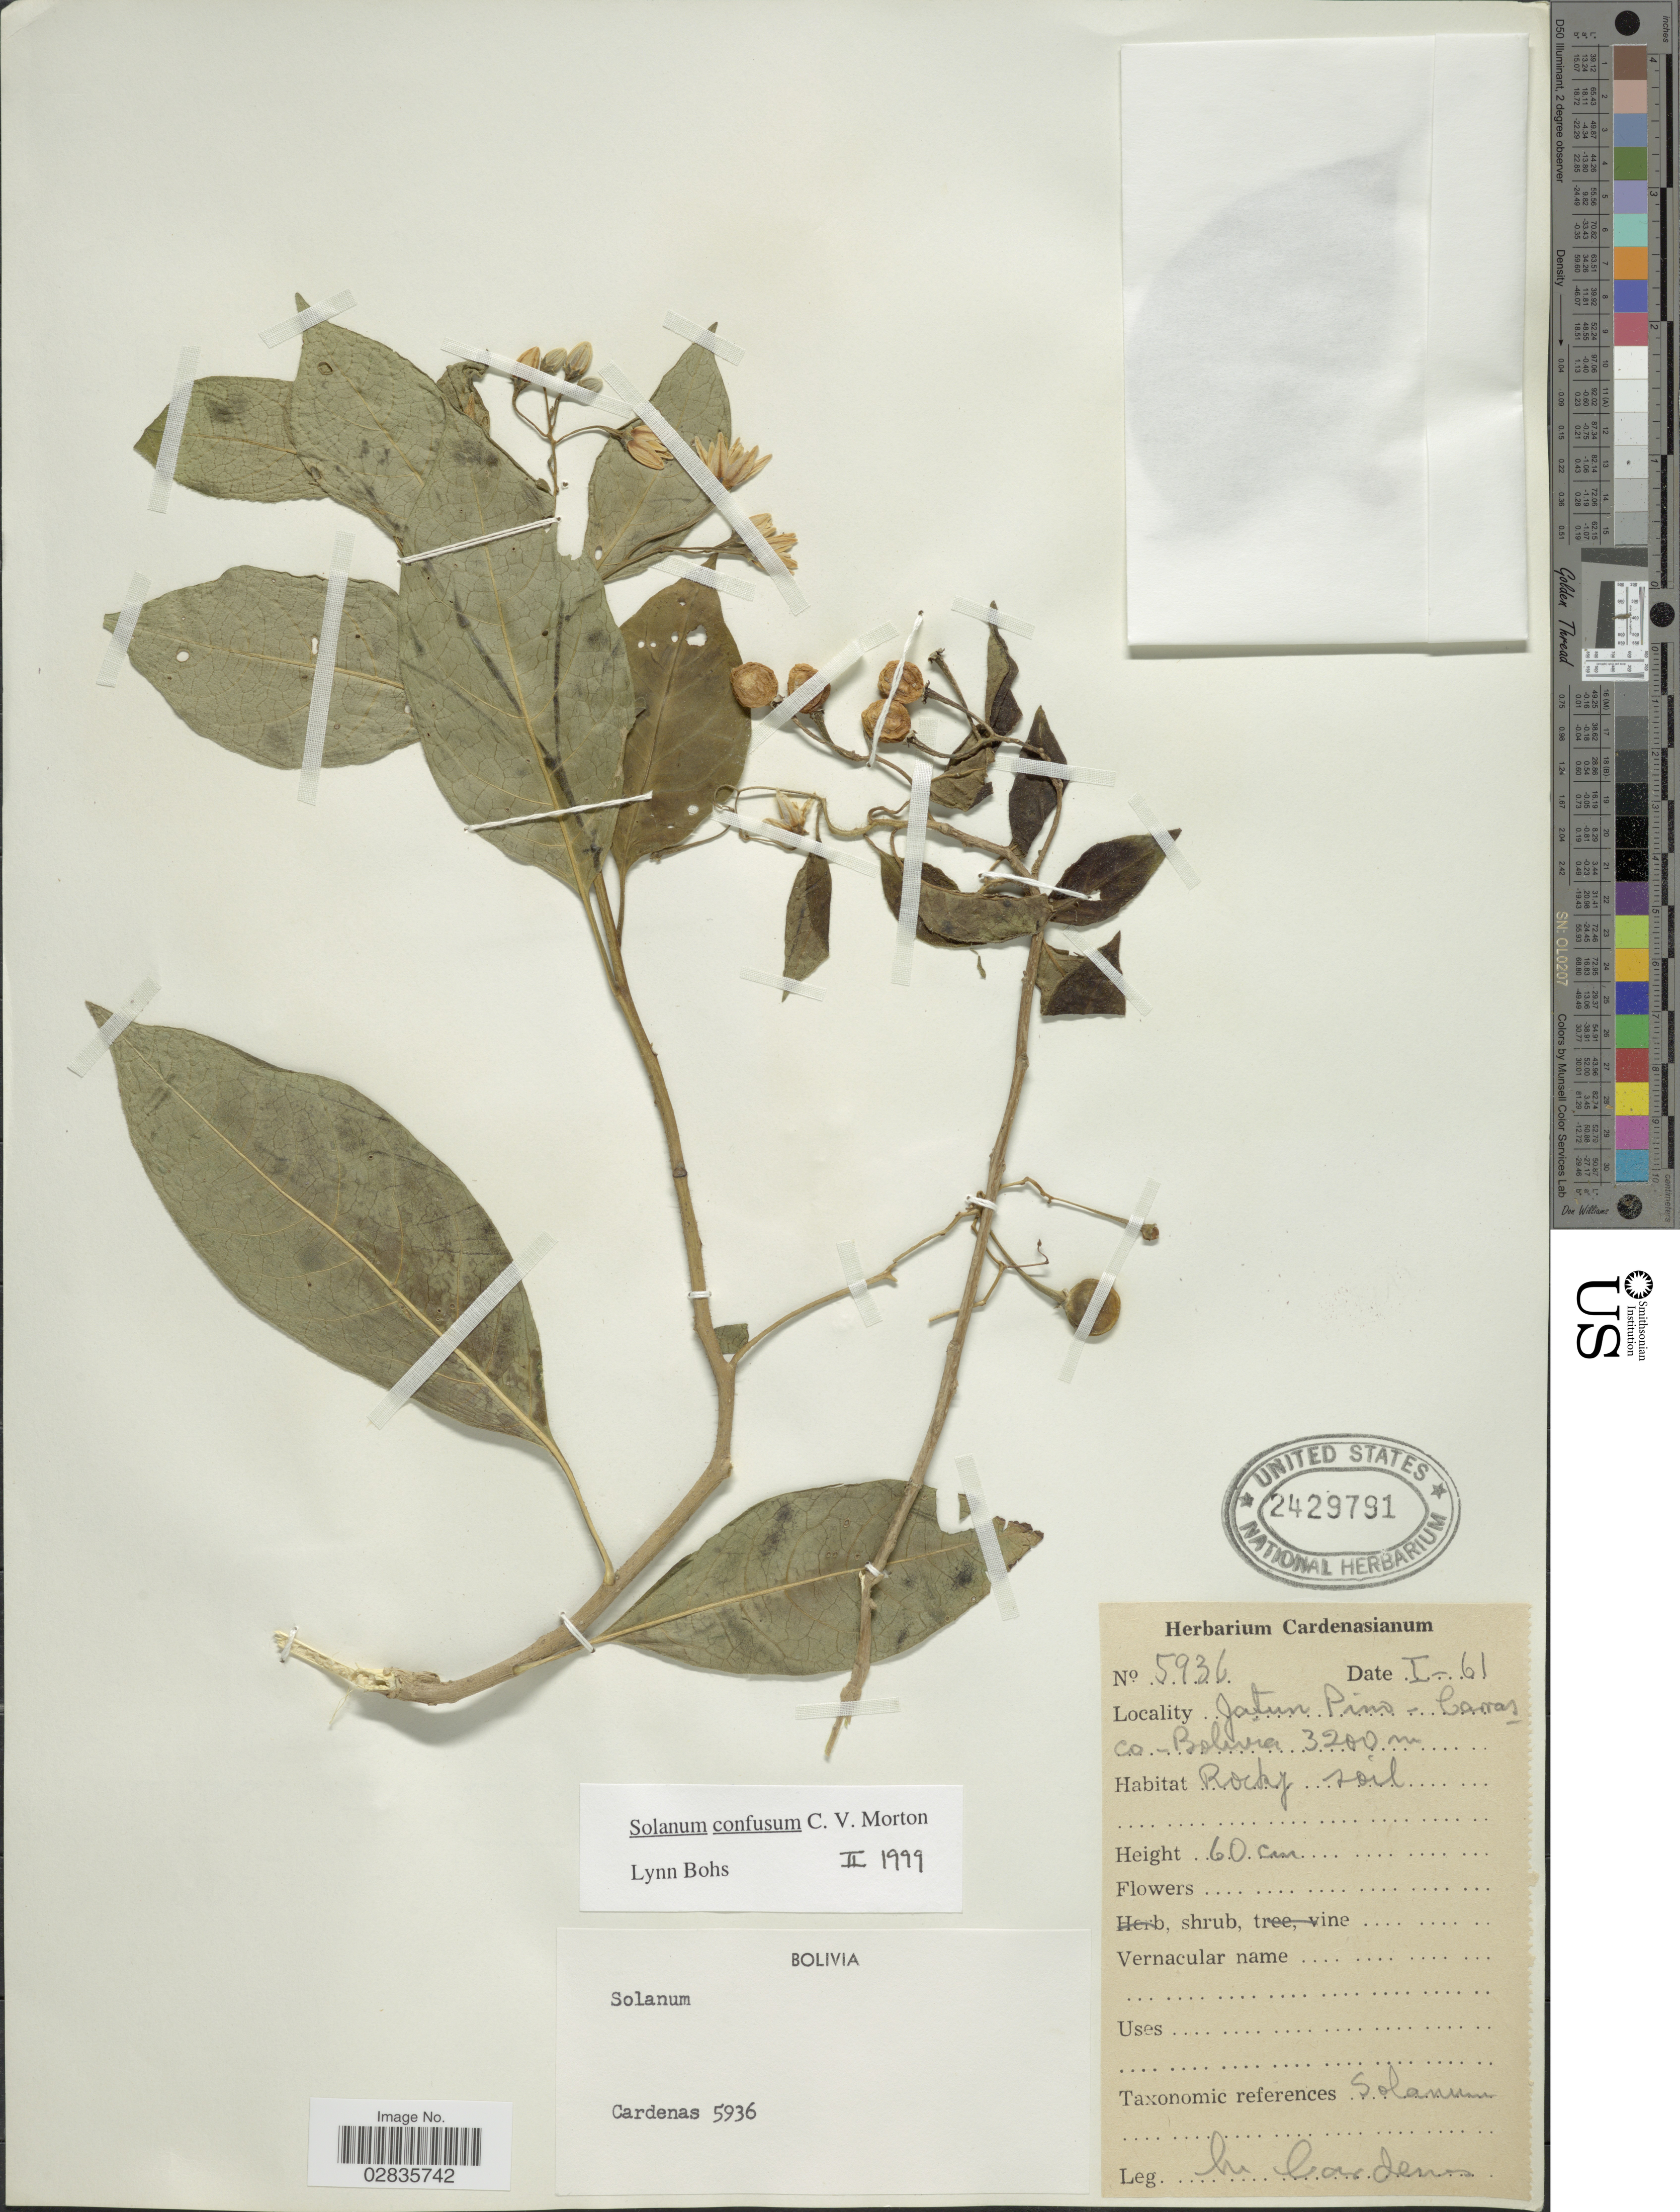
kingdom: Plantae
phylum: Tracheophyta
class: Magnoliopsida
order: Solanales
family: Solanaceae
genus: Solanum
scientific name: Solanum confusum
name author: C.V. Morton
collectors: M. Cárdenas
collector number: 5936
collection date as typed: Transcribed d/m/y: /1/61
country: Bolivia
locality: Jatun Pino-Carrasco.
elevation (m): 3200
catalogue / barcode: US 2429791